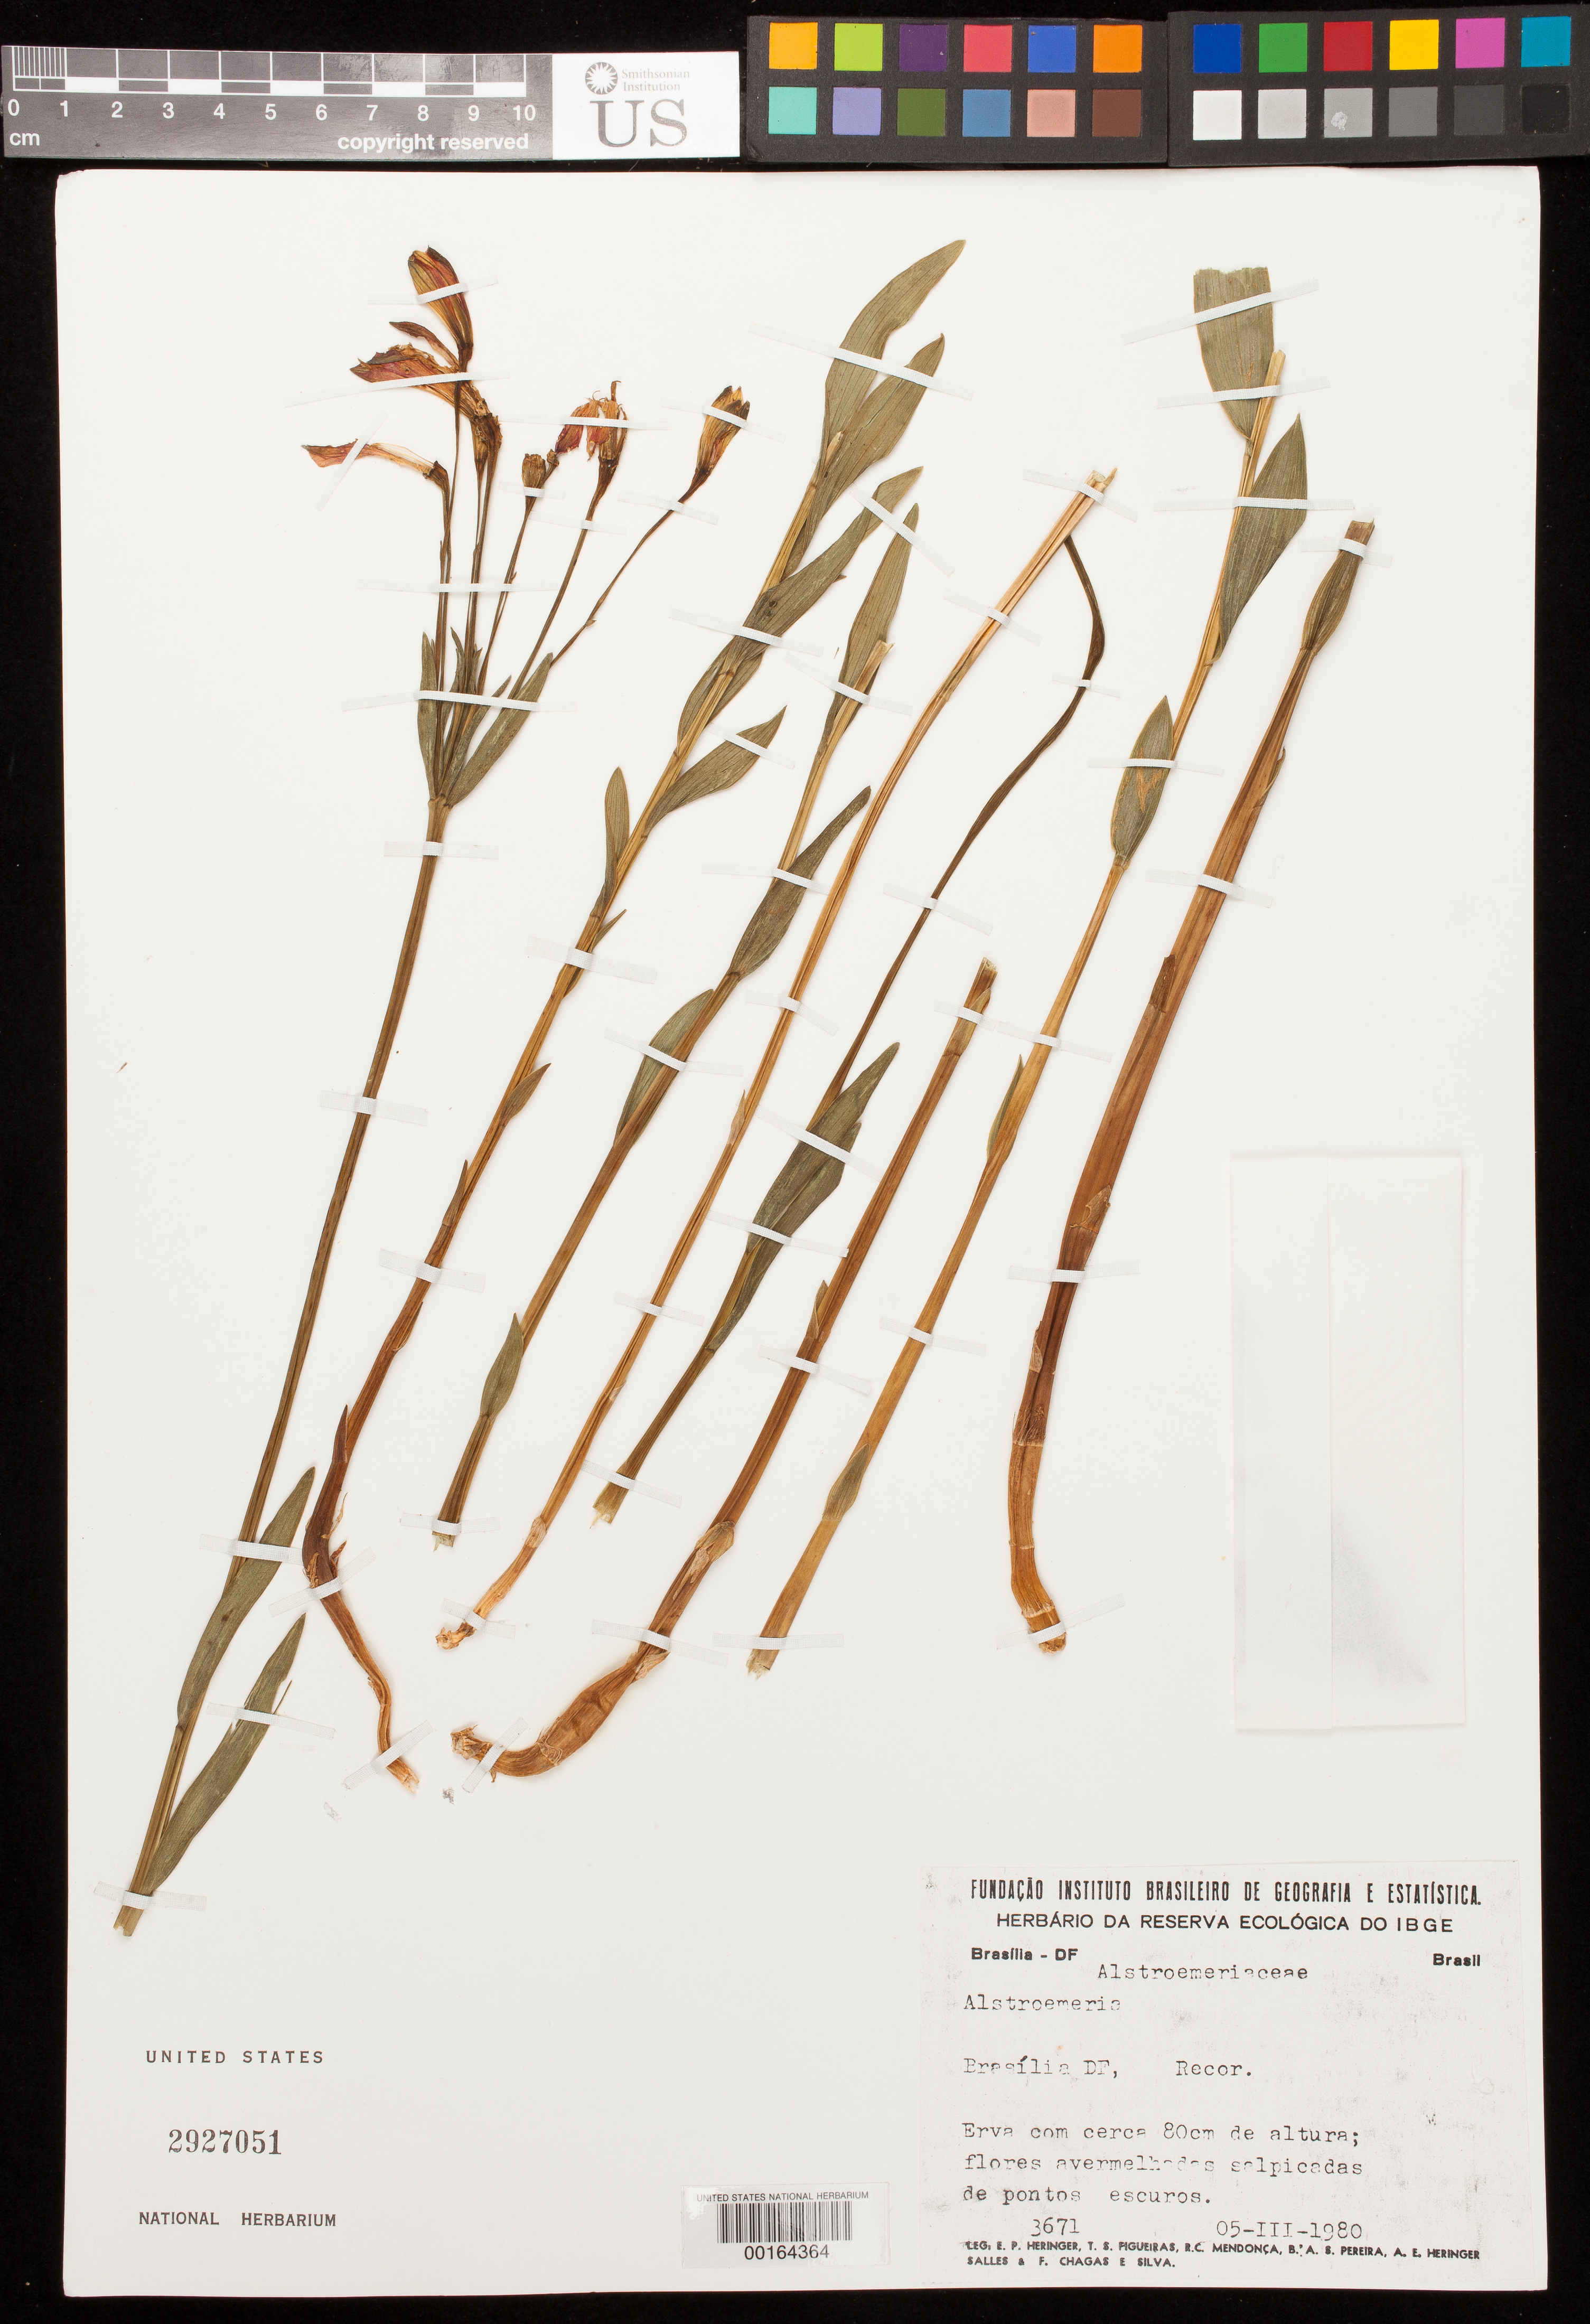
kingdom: Plantae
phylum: Tracheophyta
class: Liliopsida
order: Liliales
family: Alstroemeriaceae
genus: Alstroemeria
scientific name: Alstroemeria sp.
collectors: E. P. Heringer, T. S. Filgueiras, R. C. Mendonça, B. A. S. Pereira & A. Salles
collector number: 3671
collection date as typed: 05 Mar 1980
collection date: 1980-03-05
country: Brazil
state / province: Distrito Federal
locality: Brasilia, Eliseu, divisa do Distrito com Goias.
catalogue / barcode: US 2927051